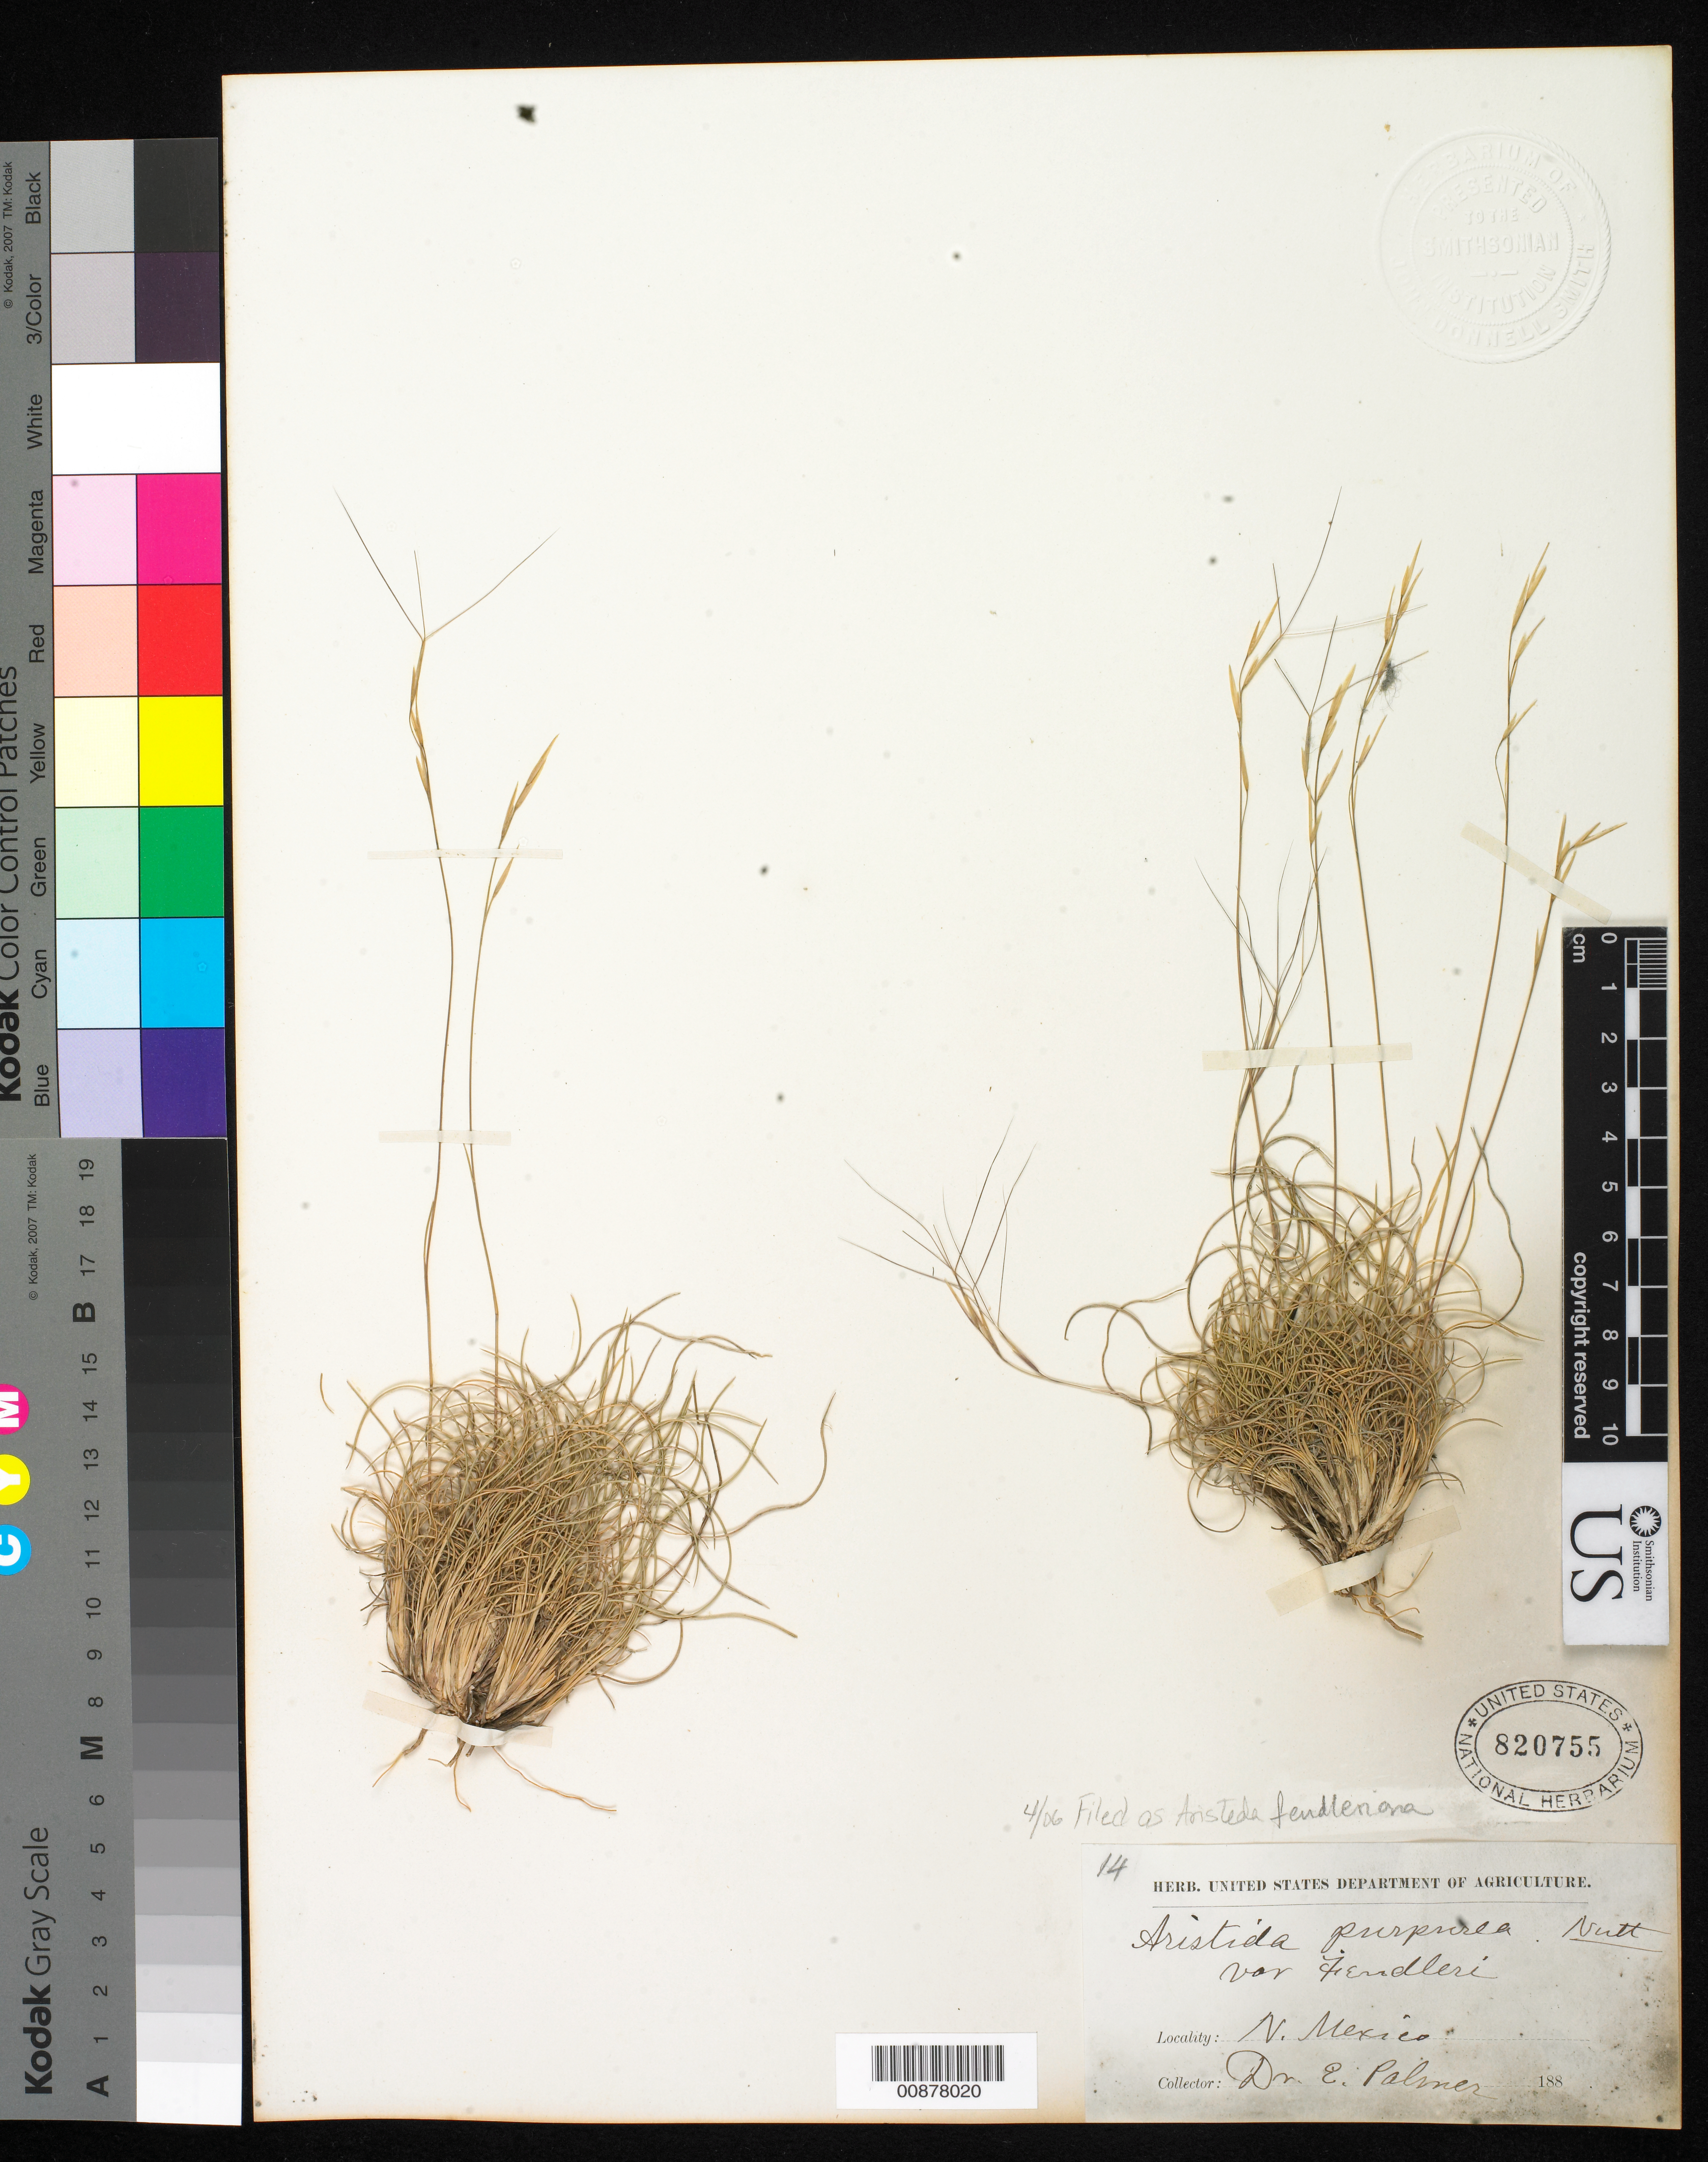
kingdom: Plantae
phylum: Tracheophyta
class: Liliopsida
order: Poales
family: Poaceae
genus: Aristida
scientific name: Aristida purpurea var. fendleriana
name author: (Steud.) Vasey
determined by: Poaceae Reorganization Project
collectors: E. Palmer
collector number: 14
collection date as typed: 188-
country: United States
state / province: New Mexico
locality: New Mexico.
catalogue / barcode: US 820755